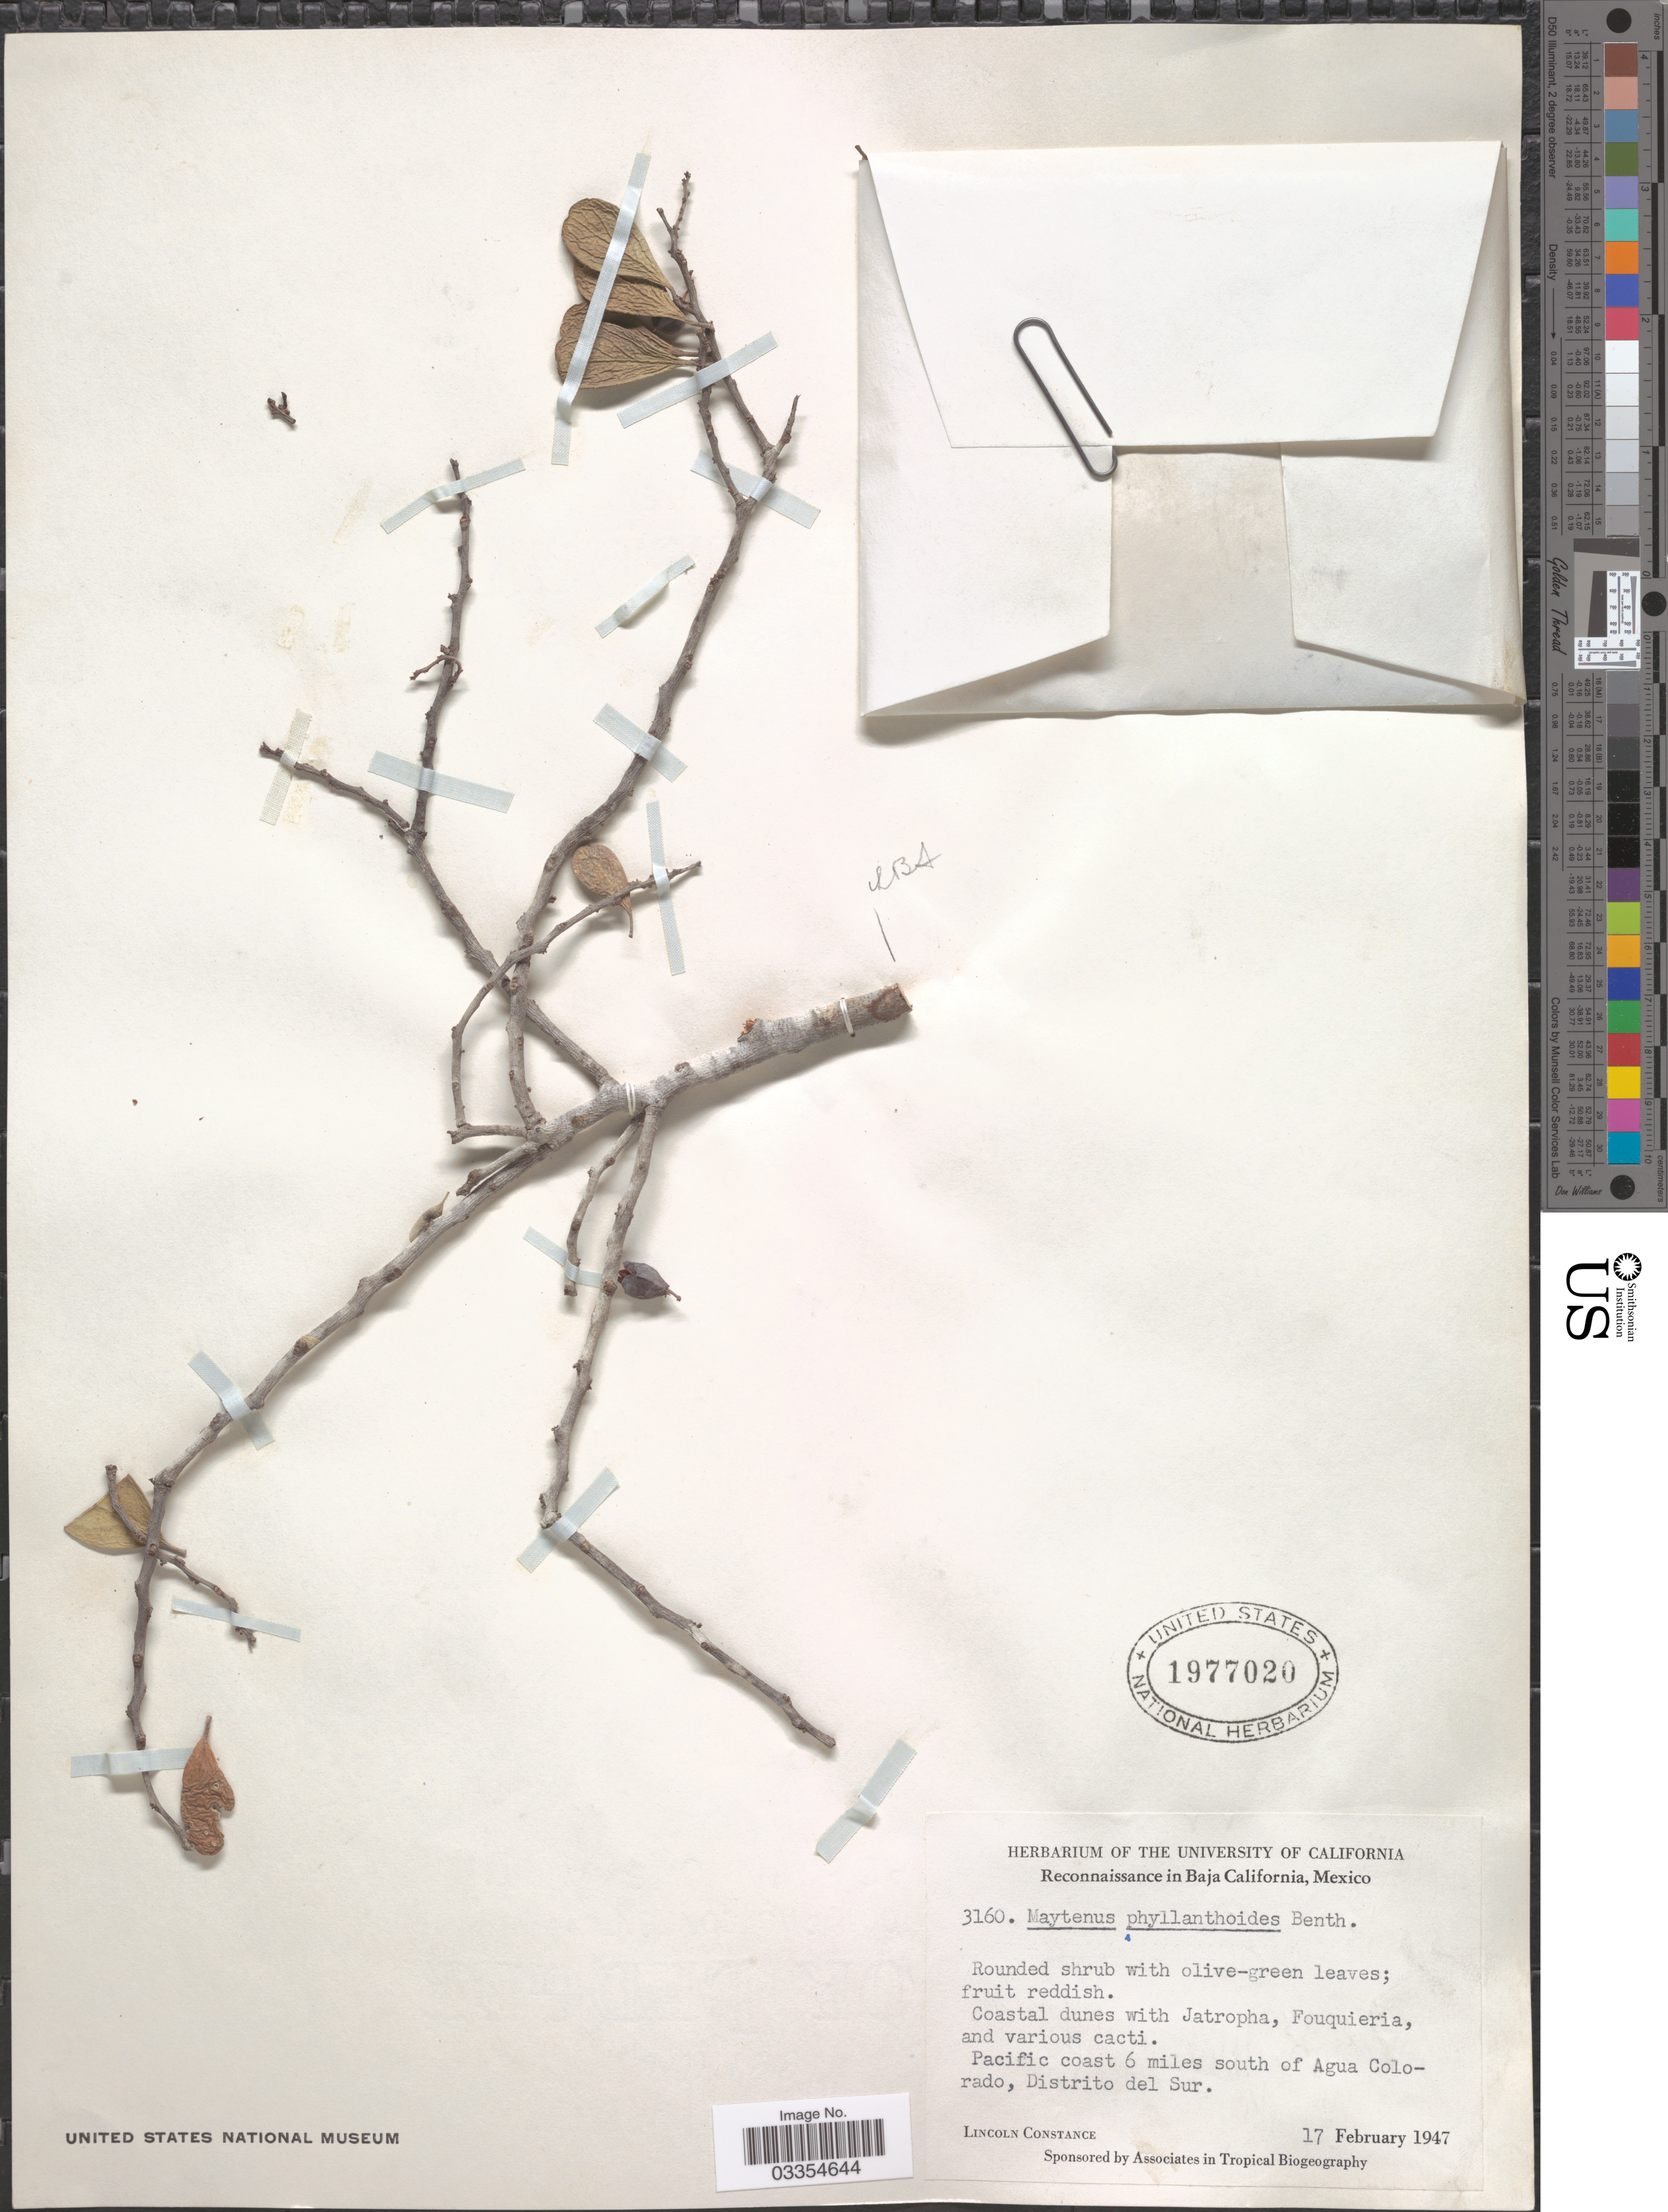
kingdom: Plantae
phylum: Tracheophyta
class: Magnoliopsida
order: Celastrales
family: Celastraceae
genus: Tricerma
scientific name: Tricerma phyllanthoides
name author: (Benth.) Lundell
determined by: Strong, Mark T., (BOT), Smithsonian Institution - National Museum of Natural History (UNITED STATES)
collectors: L. Constance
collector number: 3160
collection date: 1947-02-17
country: Mexico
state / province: Baja California Sur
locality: Pacific coast 6 miles south of Agua Colorado, Distrito del Sur.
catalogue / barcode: US 1977020